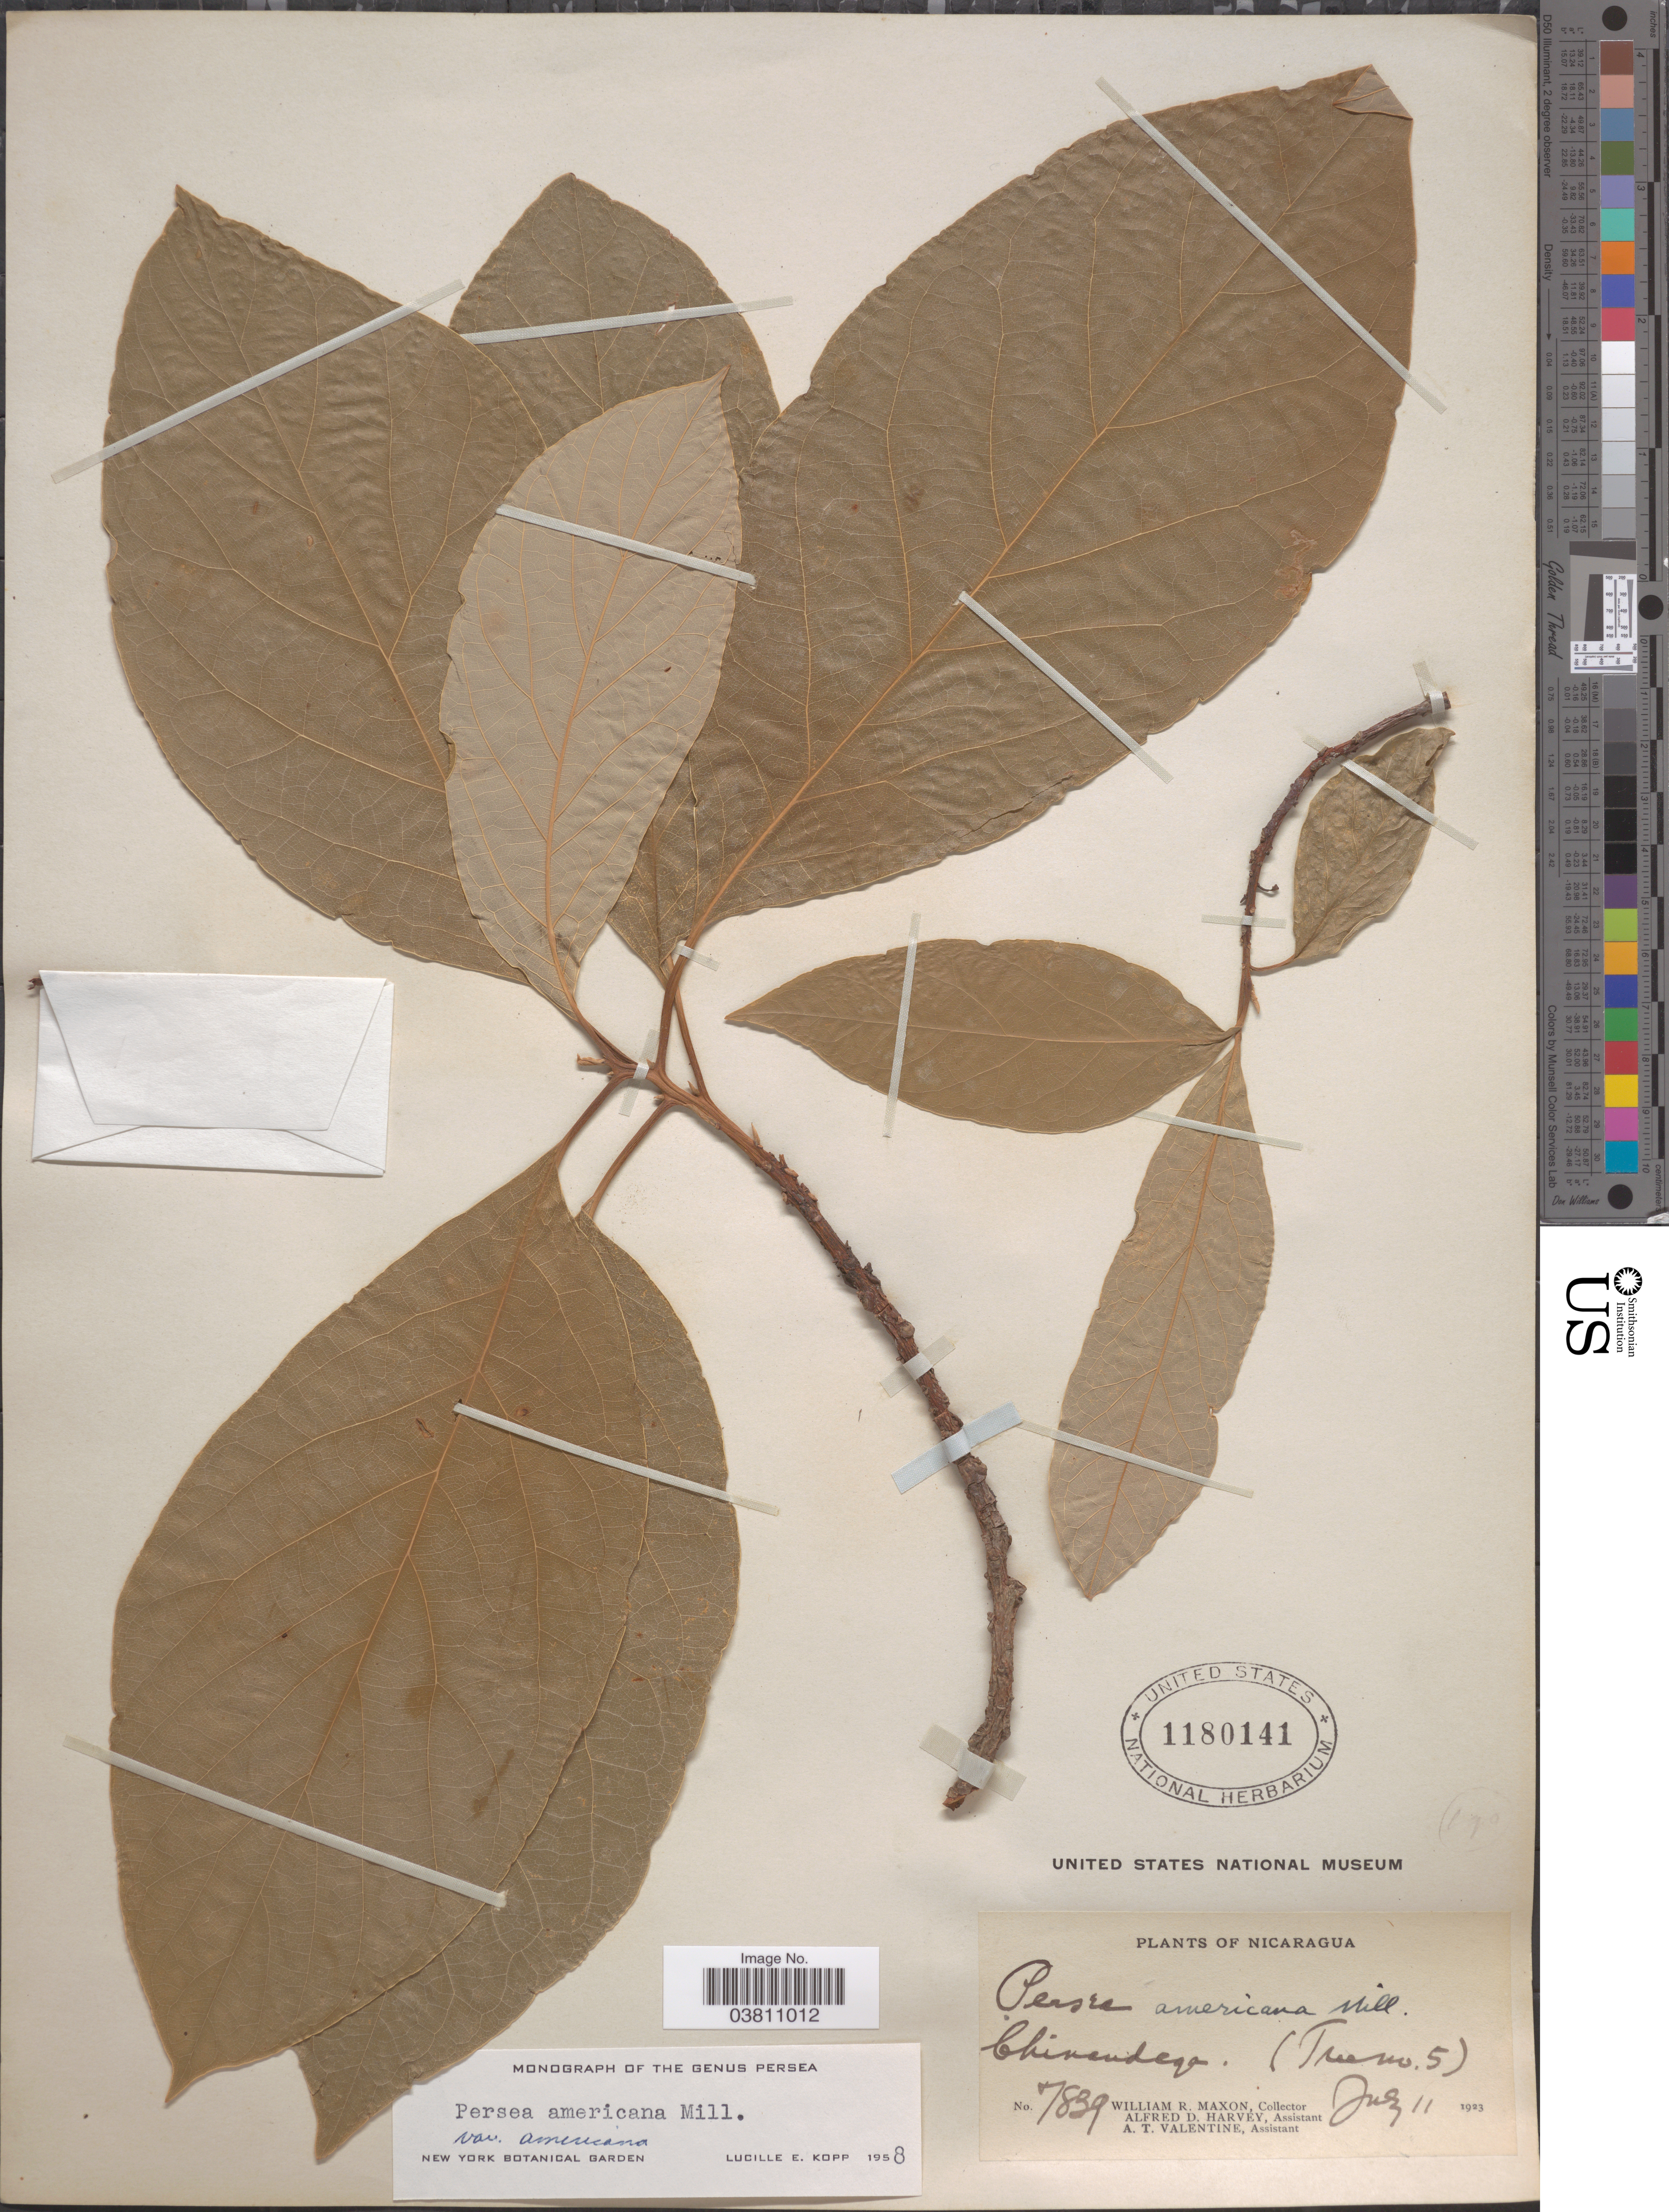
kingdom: Plantae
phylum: Tracheophyta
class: Magnoliopsida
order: Laurales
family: Lauraceae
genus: Persea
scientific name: Persea americana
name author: Mill.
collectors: W. R. Maxon, A. D. Harvey & A. Valentine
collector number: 7839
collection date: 1923-07-11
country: Nicaragua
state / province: Chinandega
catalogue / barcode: US 1180141